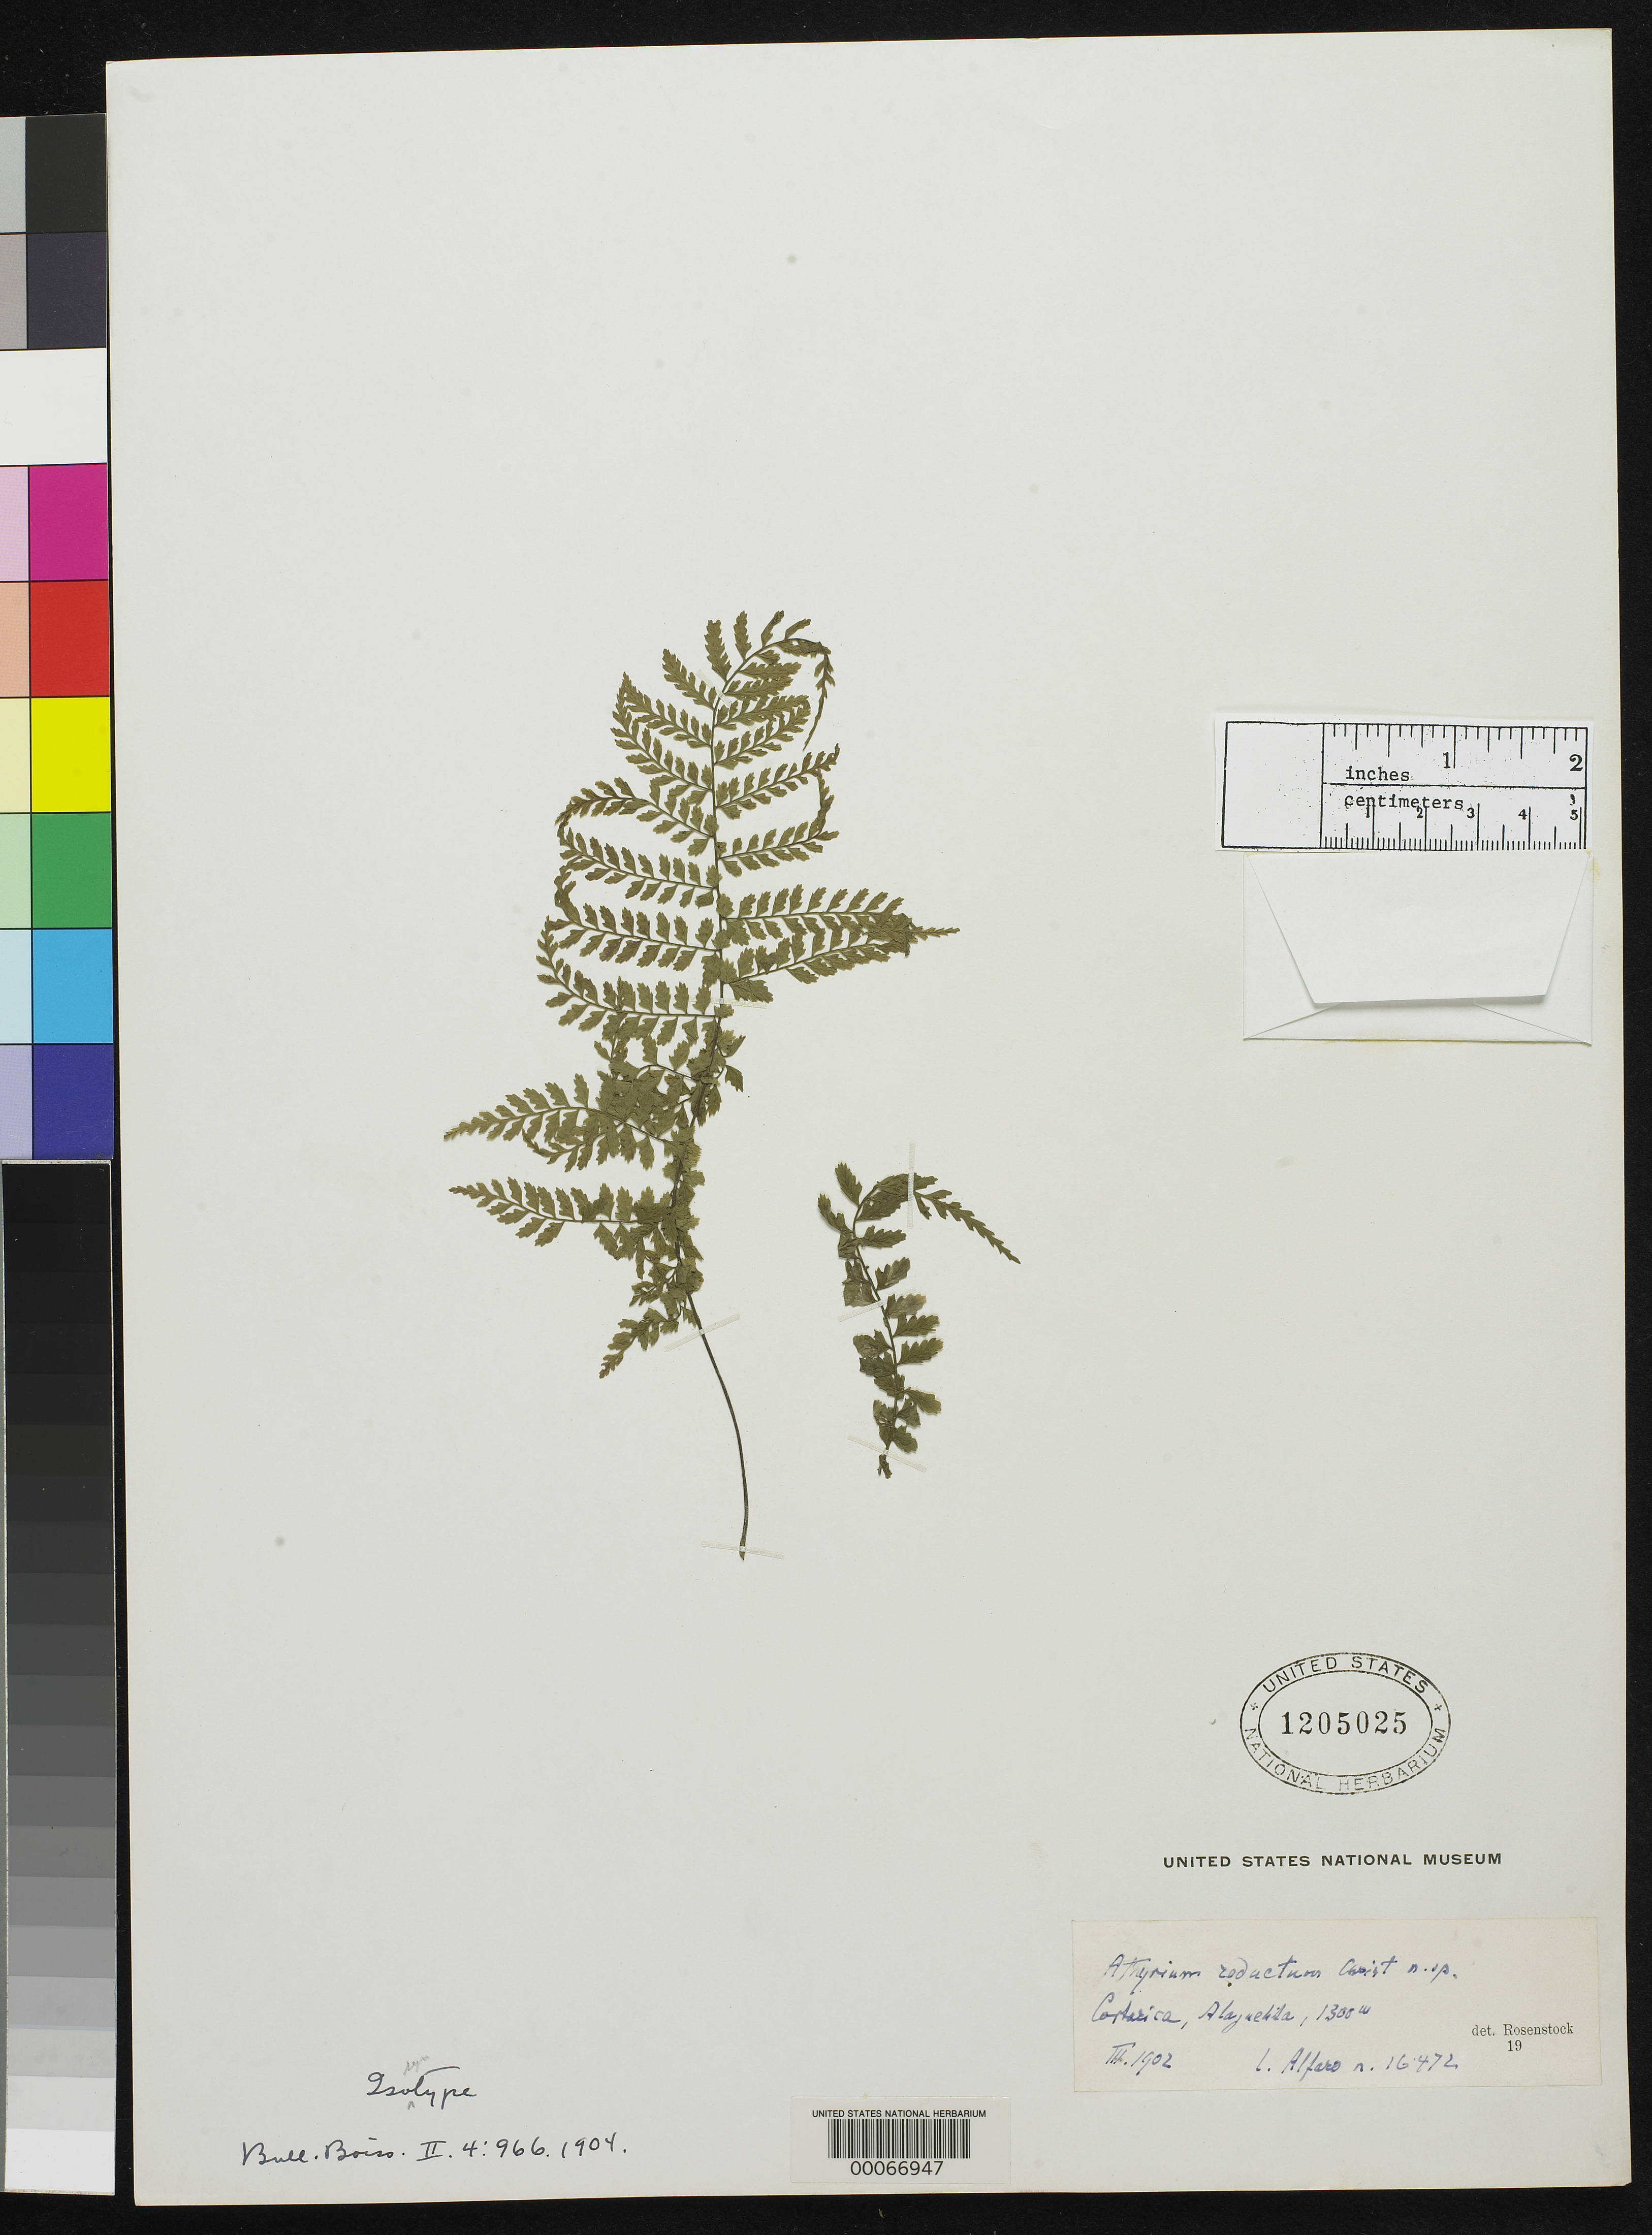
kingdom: Plantae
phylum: Tracheophyta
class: Polypodiopsida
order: Polypodiales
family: Athyriaceae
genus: Athyrium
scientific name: Athyrium reductum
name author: Christ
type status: Lectotype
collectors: A. Alfaro Gonzalez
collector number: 16472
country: Costa Rica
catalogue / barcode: US 1205025